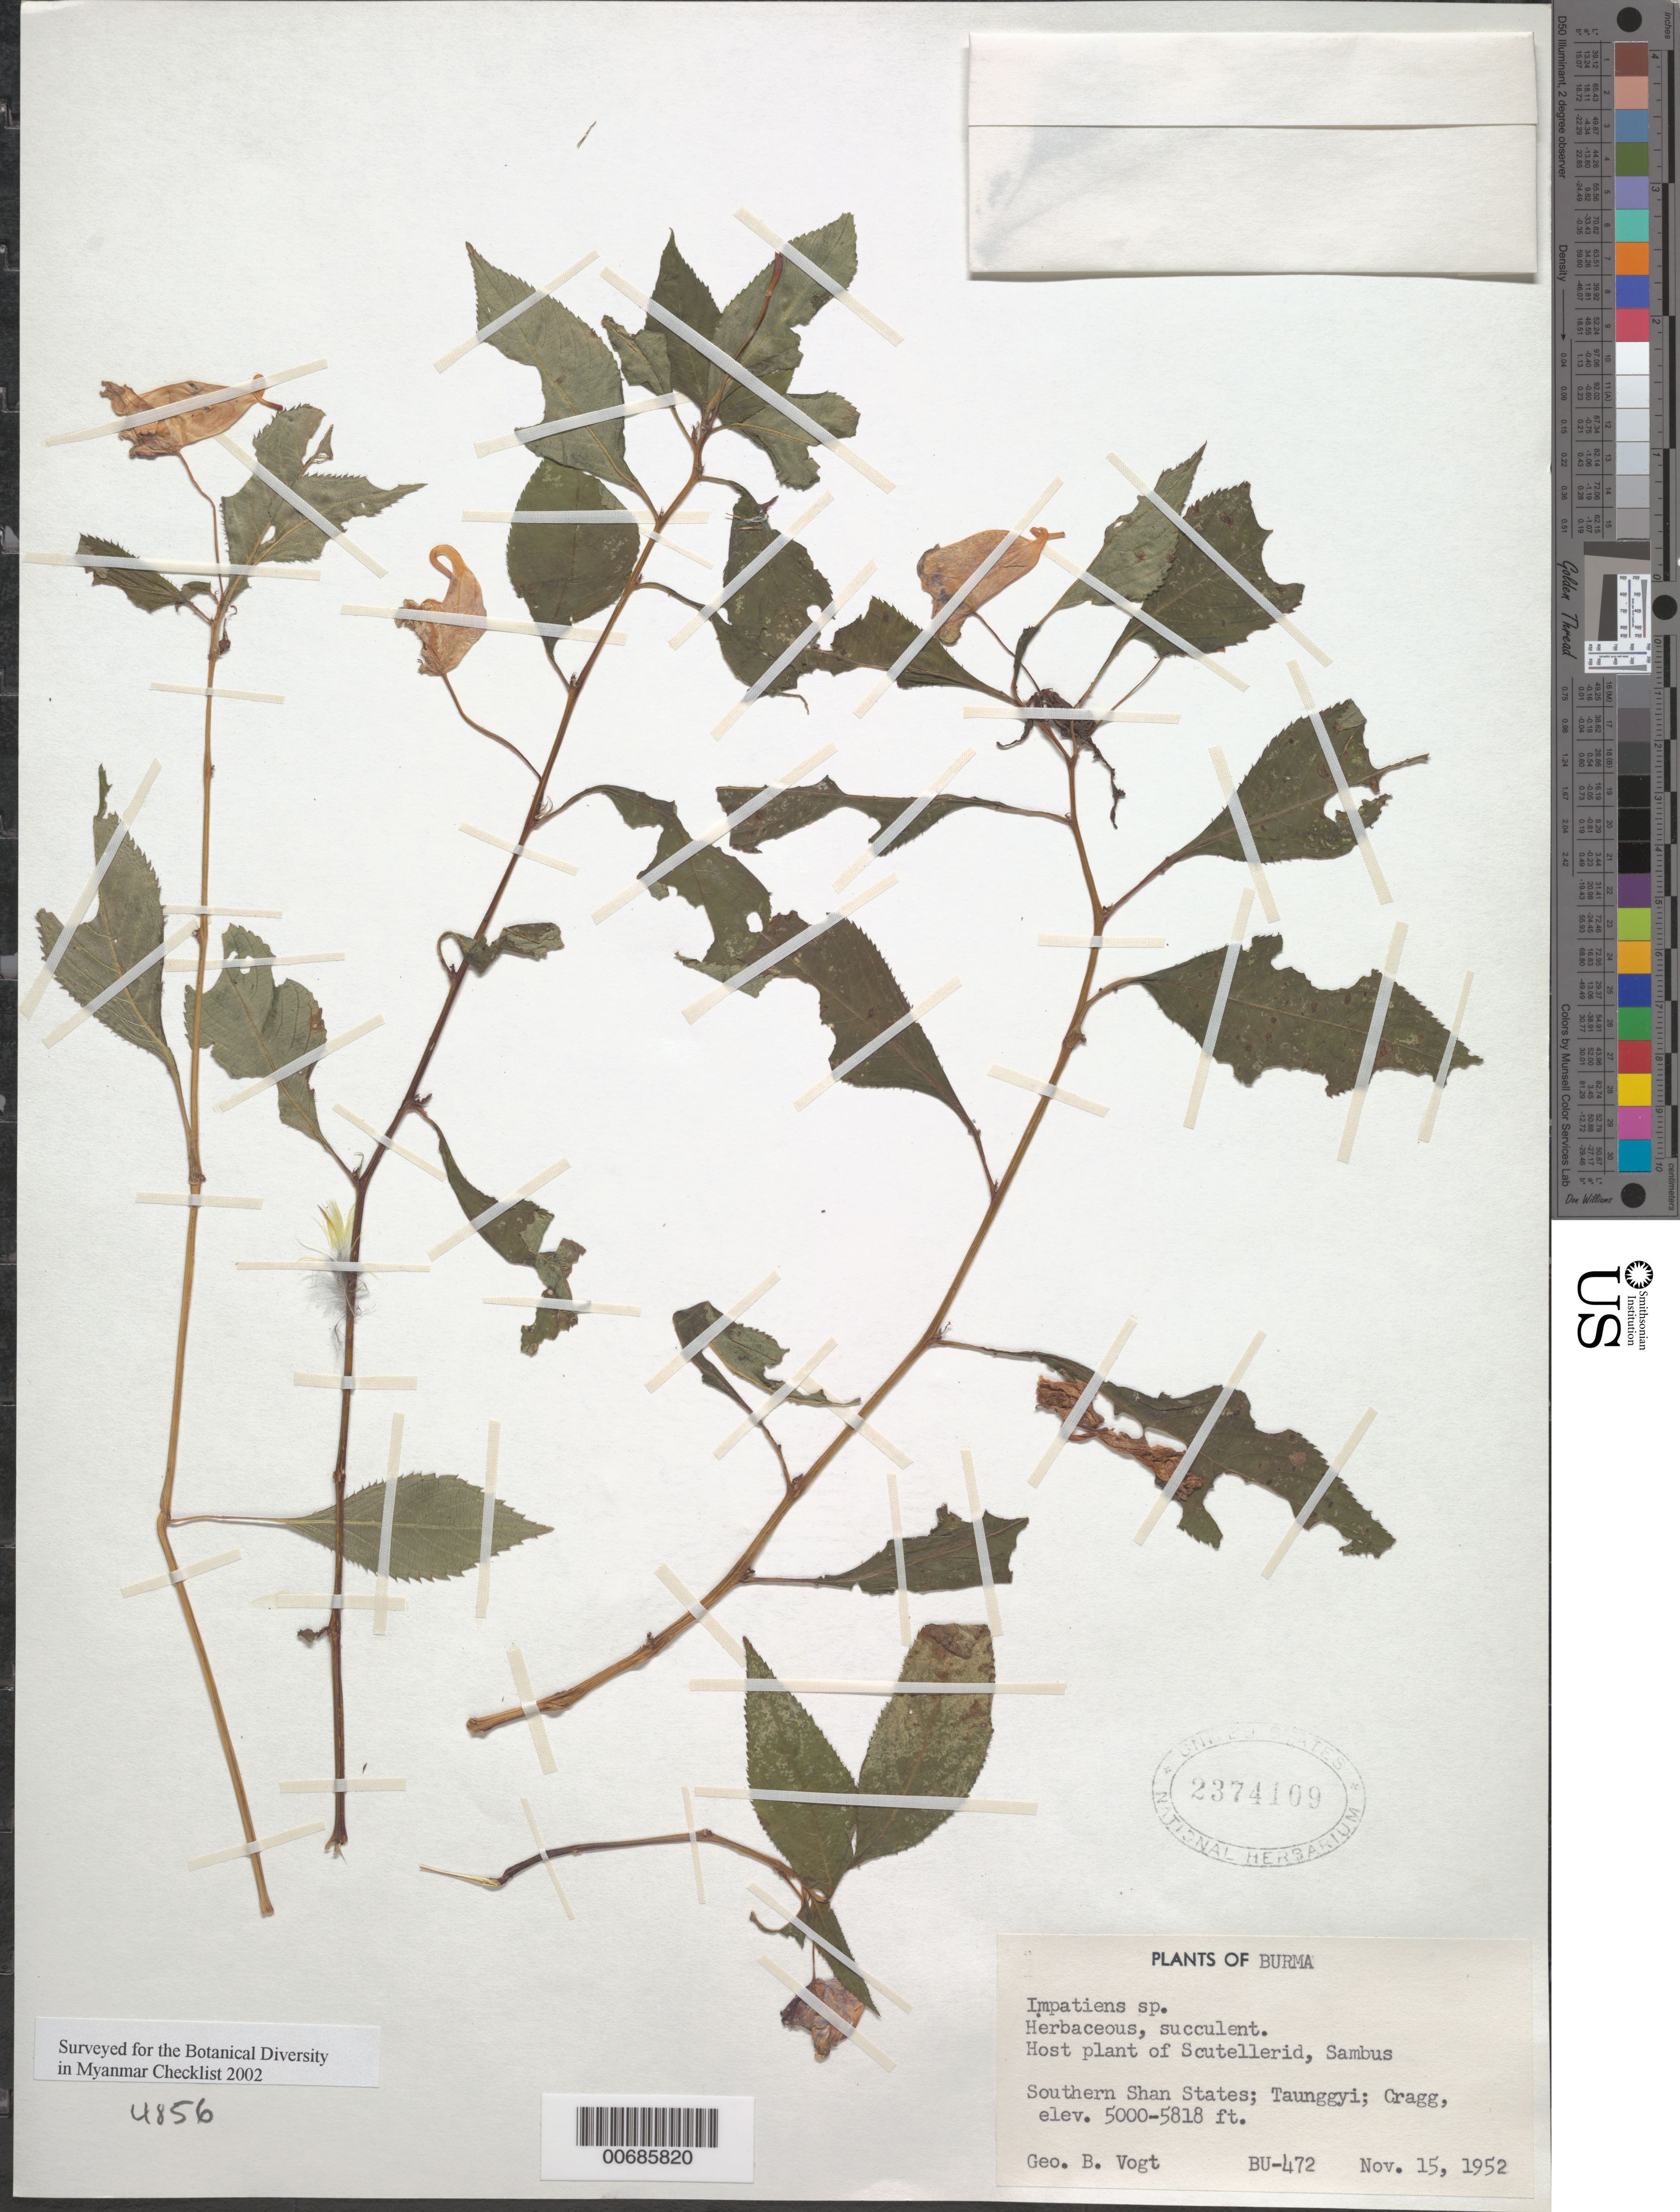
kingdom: Plantae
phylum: Tracheophyta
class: Magnoliopsida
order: Ericales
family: Balsaminaceae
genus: Impatiens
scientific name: Impatiens sp.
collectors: G. Vogt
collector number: BU-472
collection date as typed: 15 Nov 1952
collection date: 1952-11-15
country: Myanmar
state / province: Shan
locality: Southern Shan States, Taunggyi, Cragg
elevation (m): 1524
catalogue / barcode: US 2374109